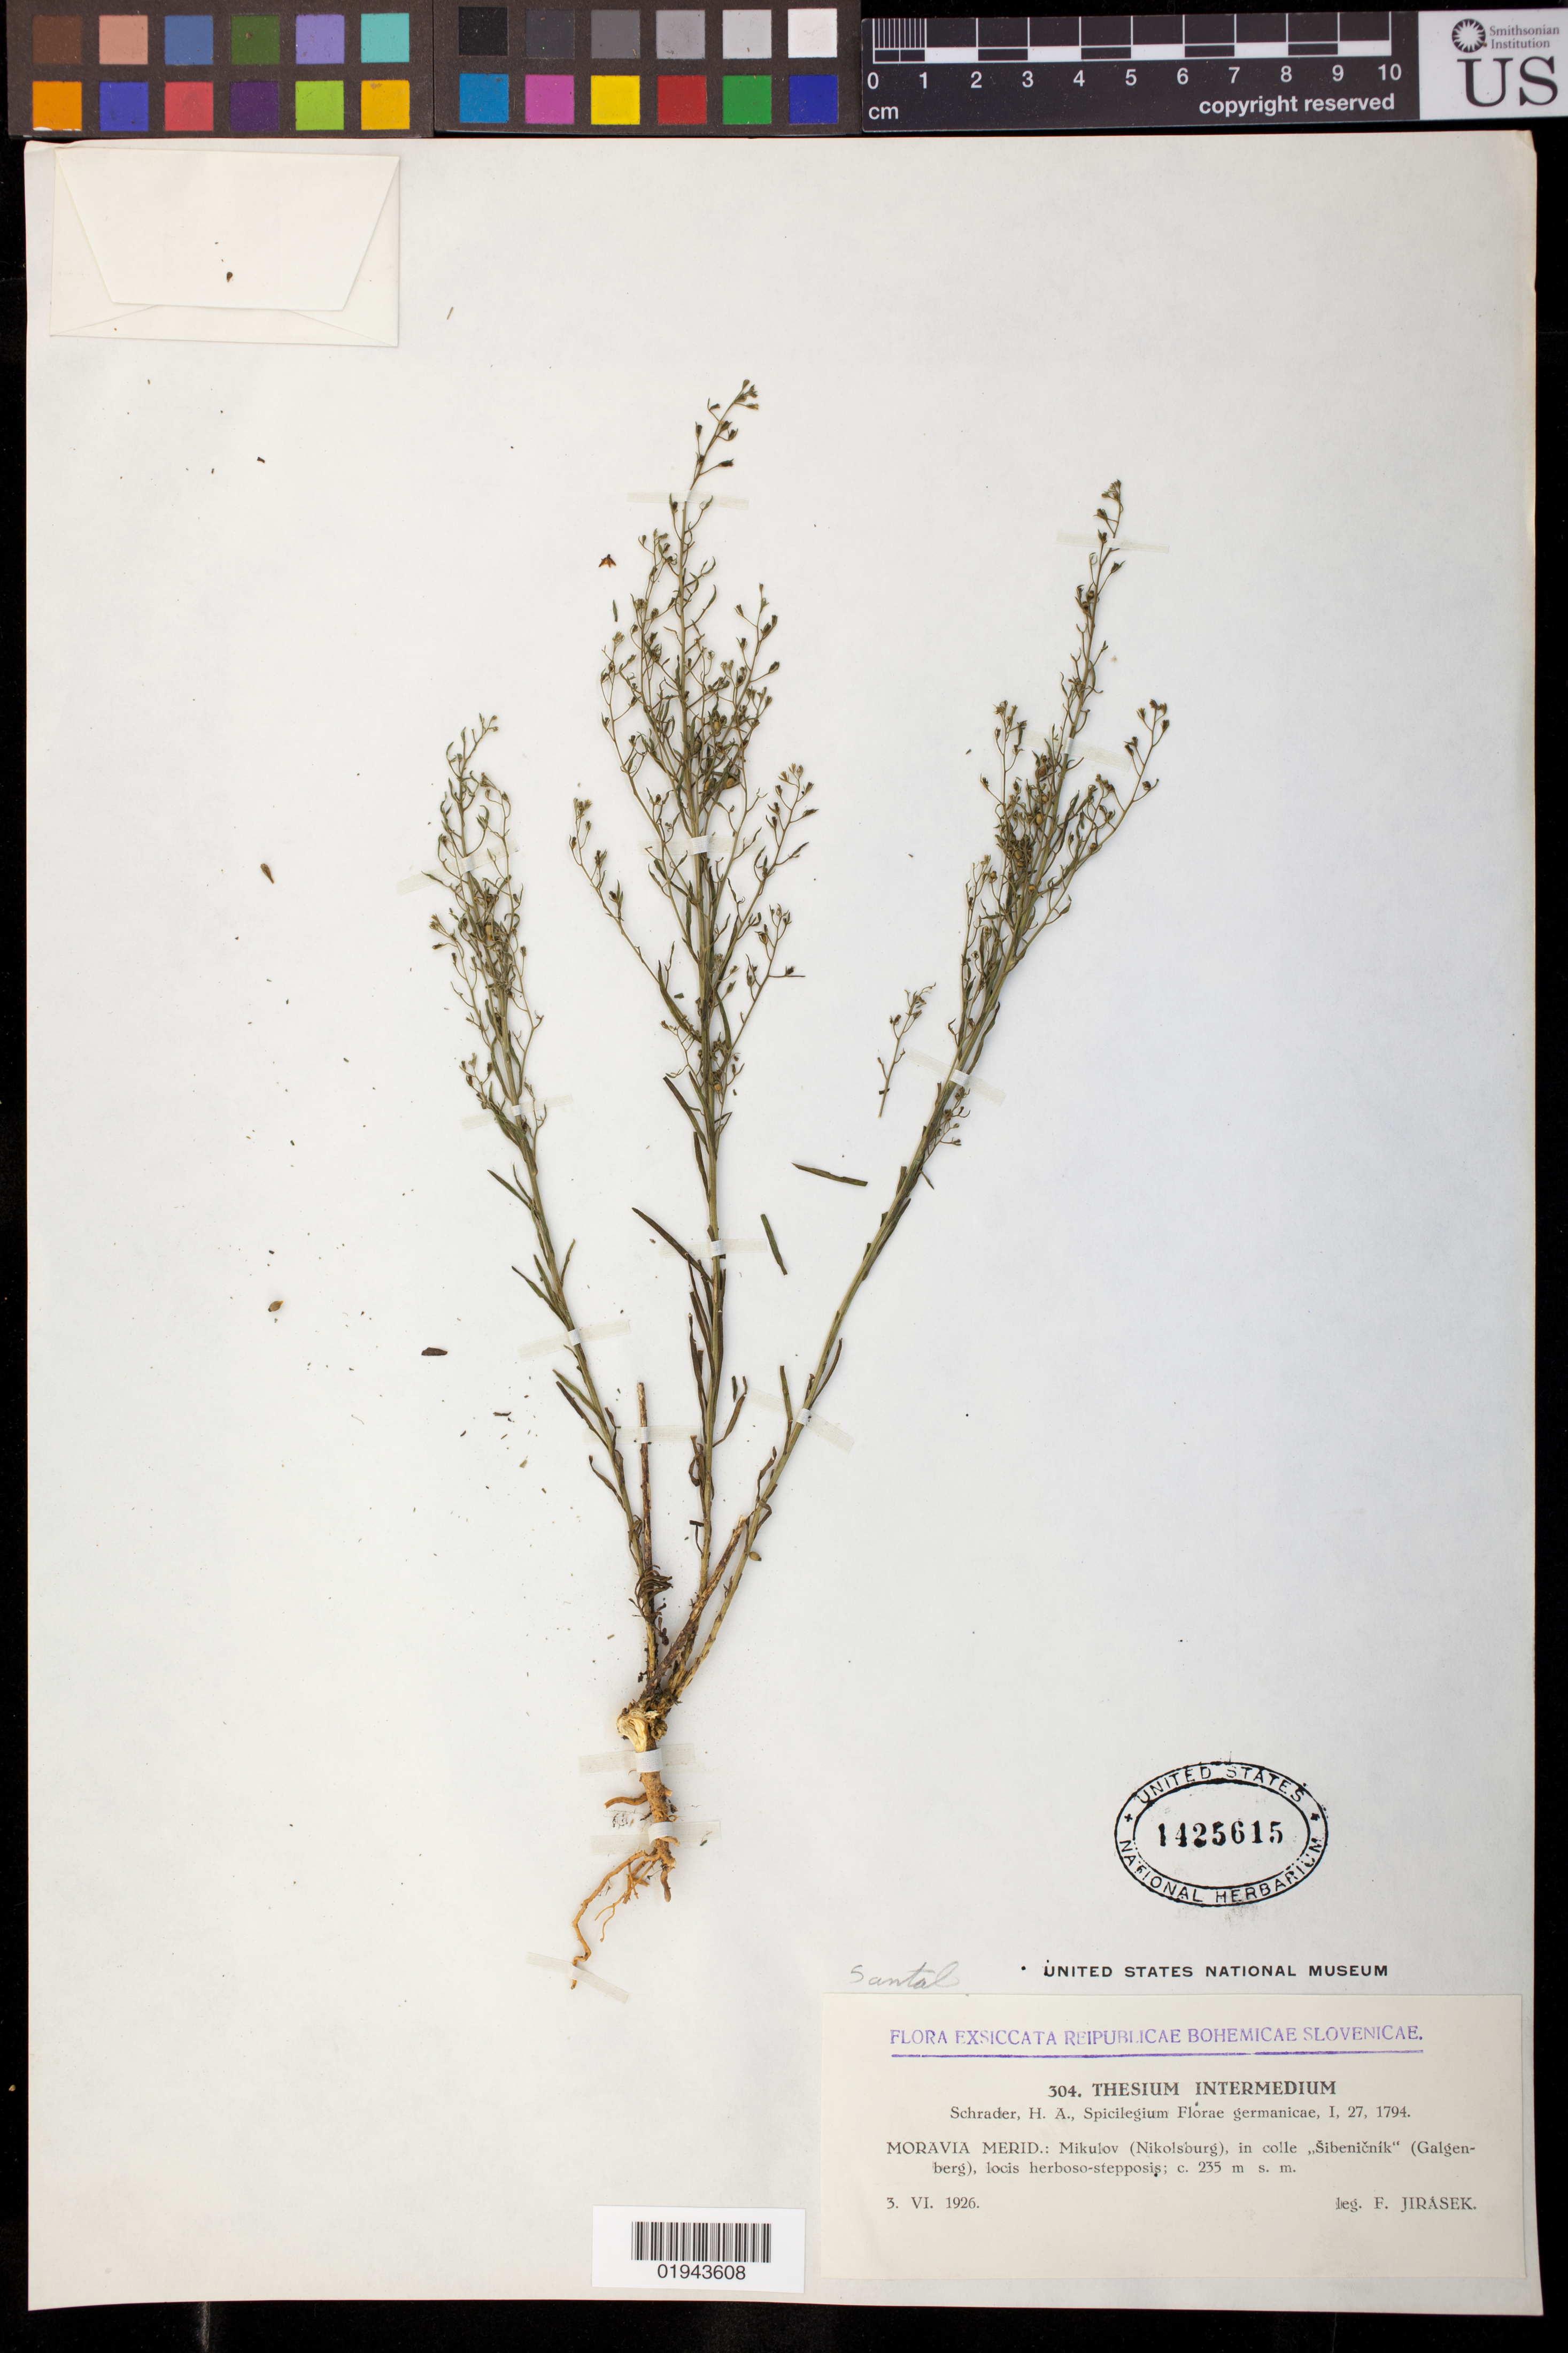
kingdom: Plantae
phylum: Tracheophyta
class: Magnoliopsida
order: Santalales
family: Thesiaceae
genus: Thesium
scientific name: Thesium intermedium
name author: Schrad.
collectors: F. Jirasek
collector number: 304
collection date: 1926-06-03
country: Czechia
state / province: South Moravian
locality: Moravia Merid: Mikulov (Nikolsburg), in colle Sibenicnik (Galgenberg),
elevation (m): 235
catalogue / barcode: US 1425615